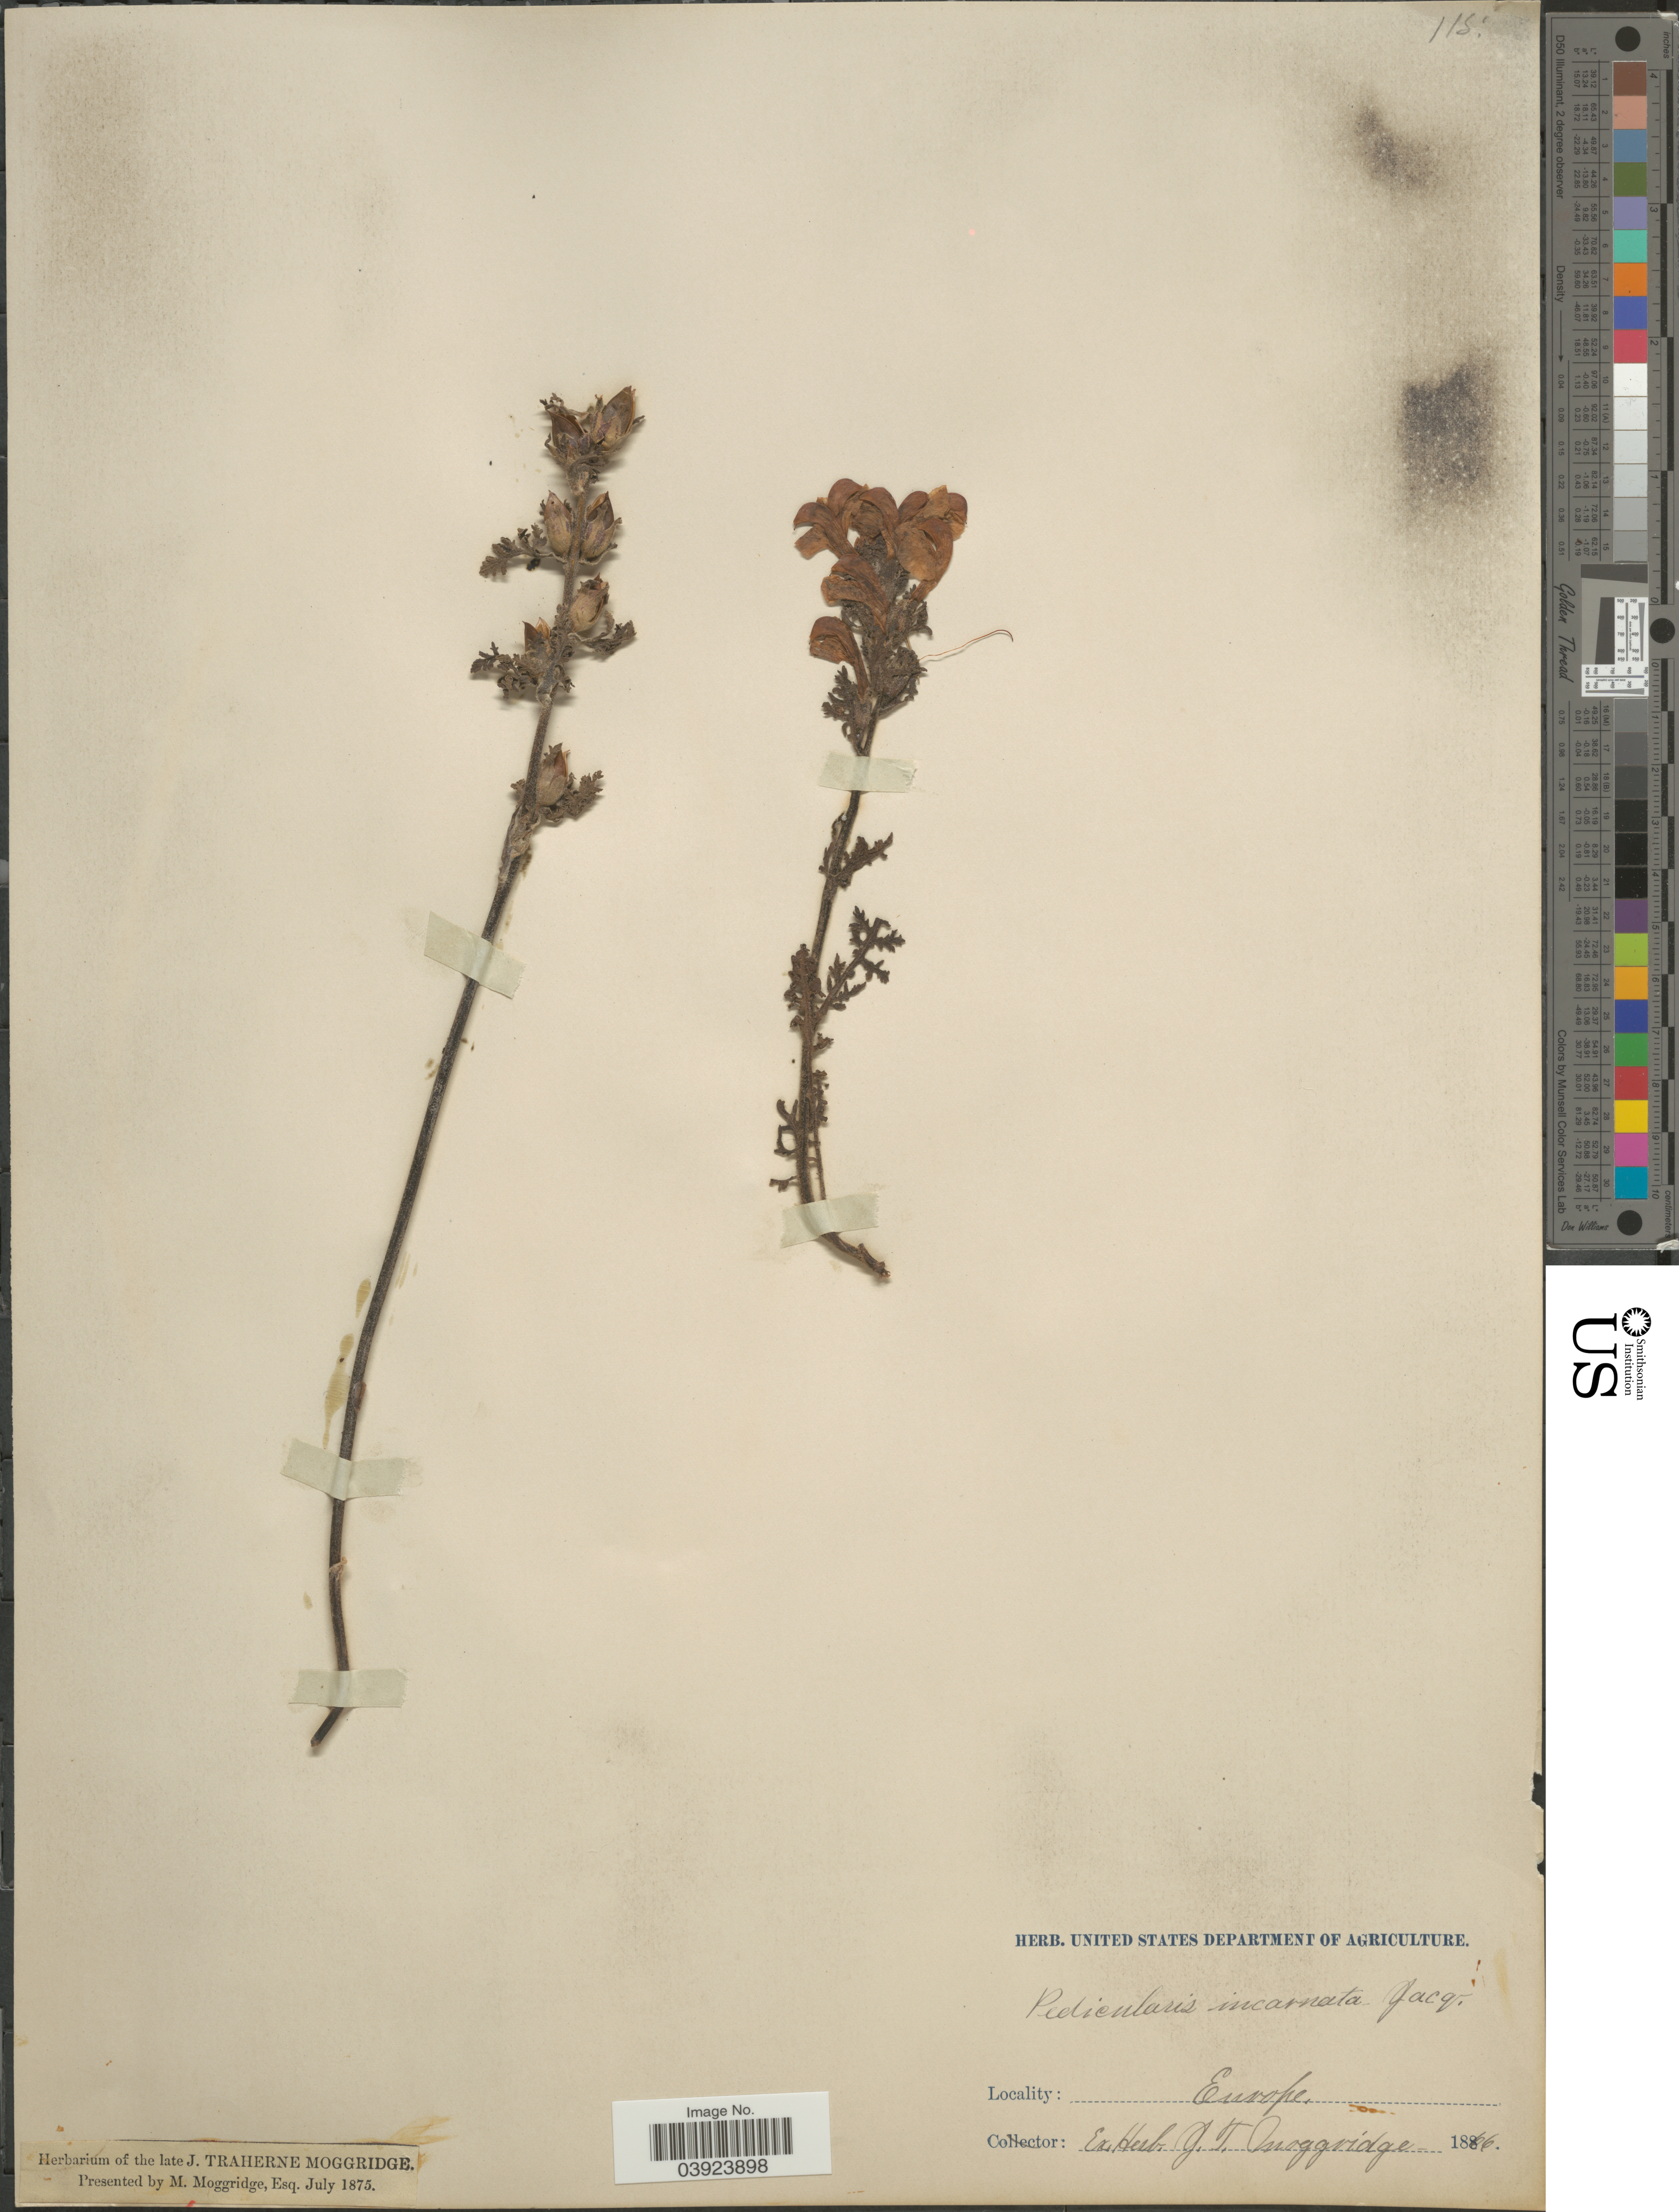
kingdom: Plantae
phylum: Tracheophyta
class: Magnoliopsida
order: Lamiales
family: Orobanchaceae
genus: Pedicularis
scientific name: Pedicularis incarnata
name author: L.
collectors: ex herb. J.T. Moggridge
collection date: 1866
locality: Europe.